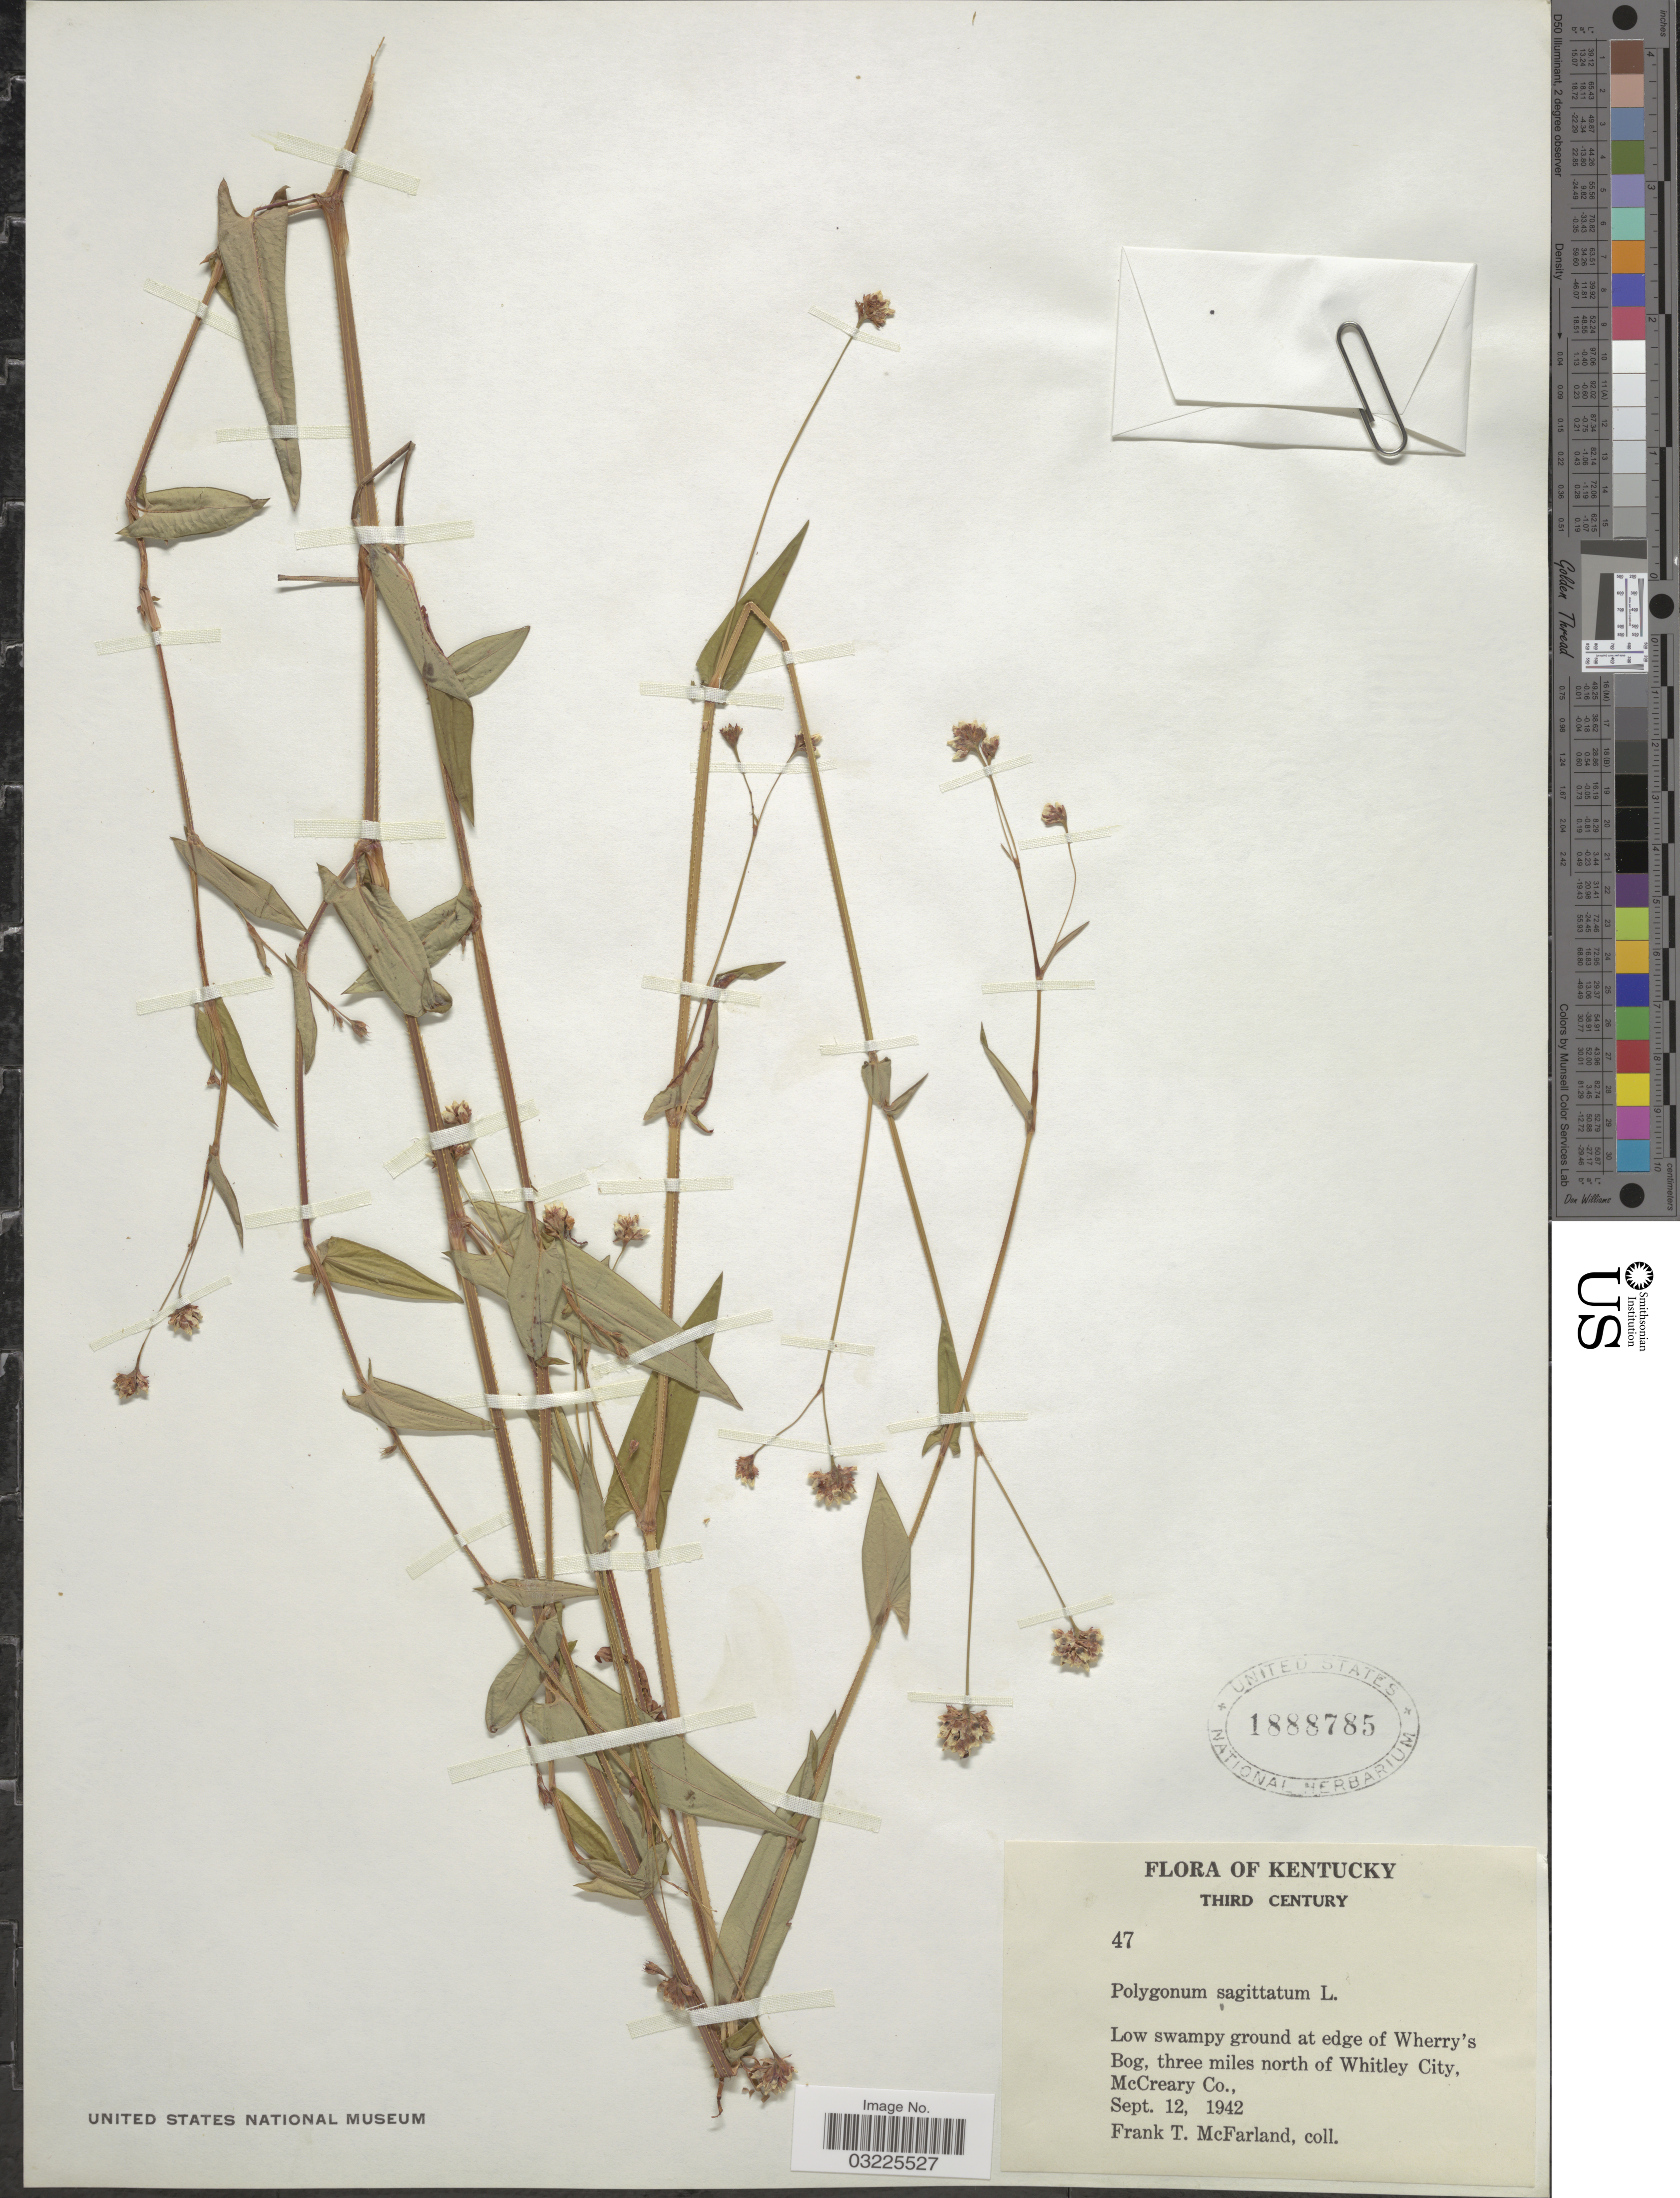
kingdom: Plantae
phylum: Tracheophyta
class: Magnoliopsida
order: Caryophyllales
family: Polygonaceae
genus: Persicaria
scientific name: Persicaria sagittata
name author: (L.) H. Gross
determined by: Atha, D. E.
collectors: F. McFarland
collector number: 47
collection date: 1942-09-12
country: United States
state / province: Kentucky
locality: Third Century. Low swampy ground at edge of Wherry's Bog, three miles north of Whitley City, McCreary Co.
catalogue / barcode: US 1888785